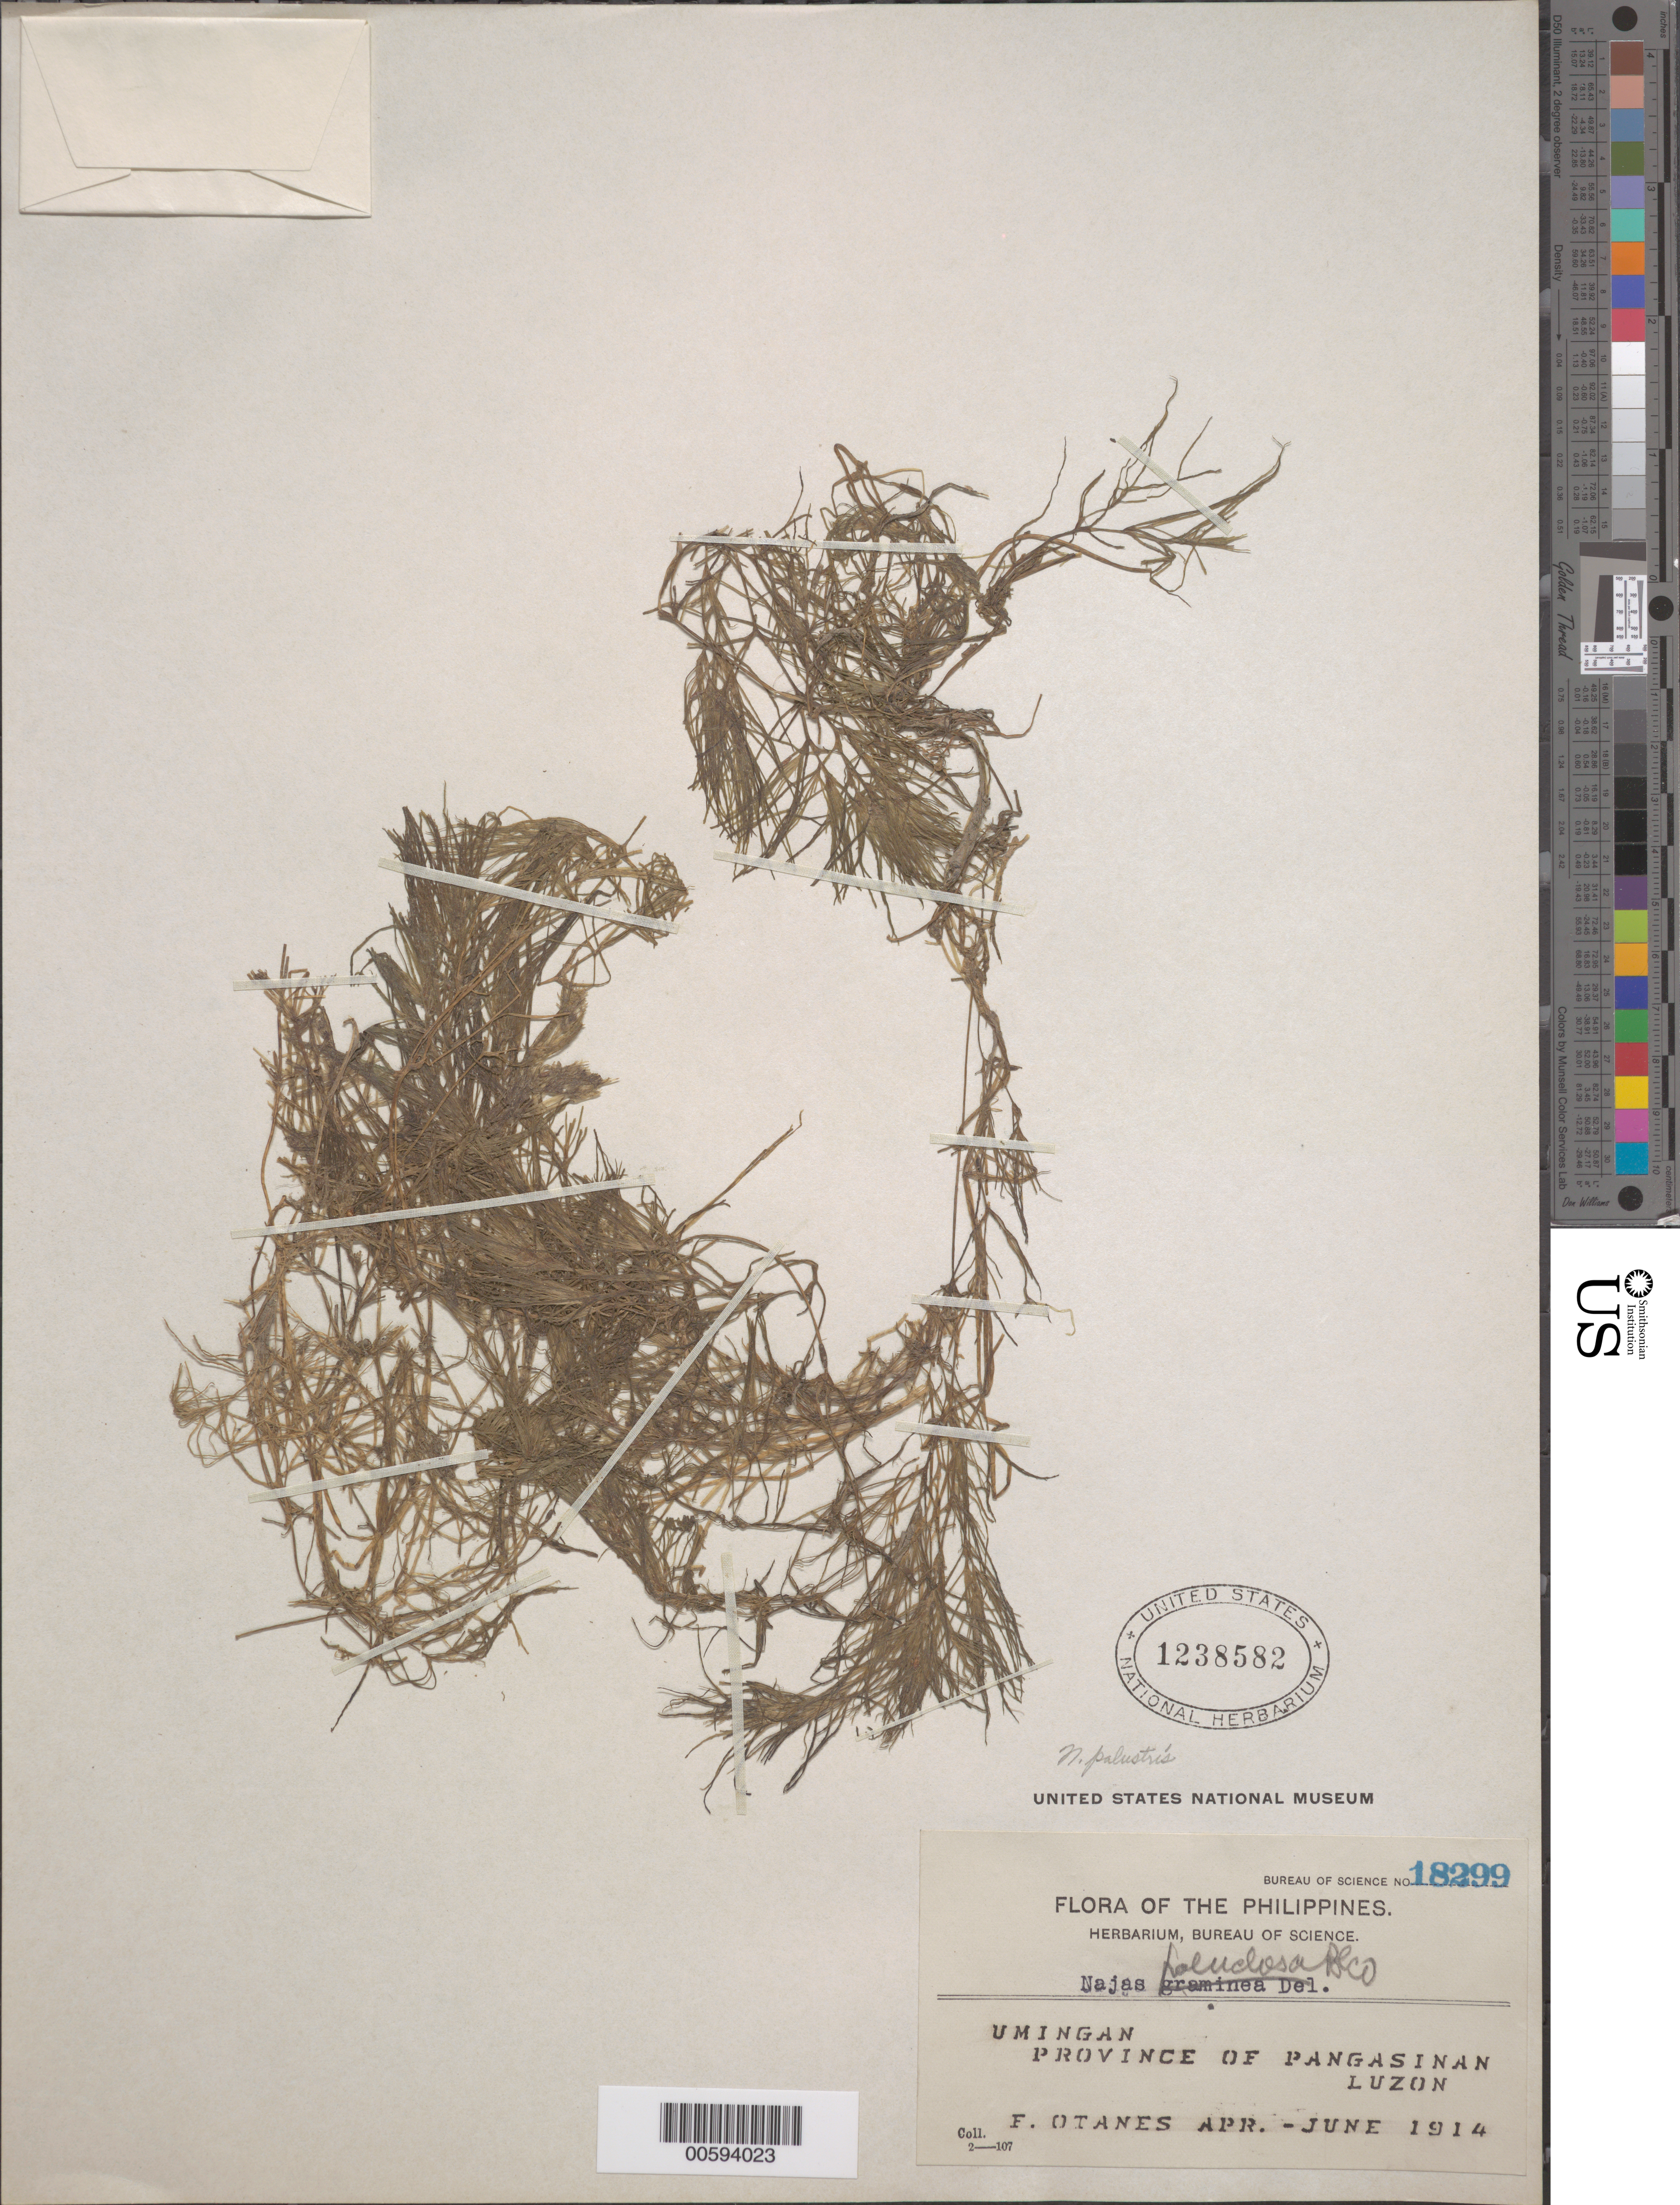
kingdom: Plantae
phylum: Tracheophyta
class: Liliopsida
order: Alismatales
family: Hydrocharitaceae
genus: Najas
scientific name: Najas palustris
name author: Blanco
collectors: F. Q. Otanes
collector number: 18299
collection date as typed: Apr 1914 to -- Jun 1914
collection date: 1914-04/1914-06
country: Philippines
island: Luzon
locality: Pangasinan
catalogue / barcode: US 1238582